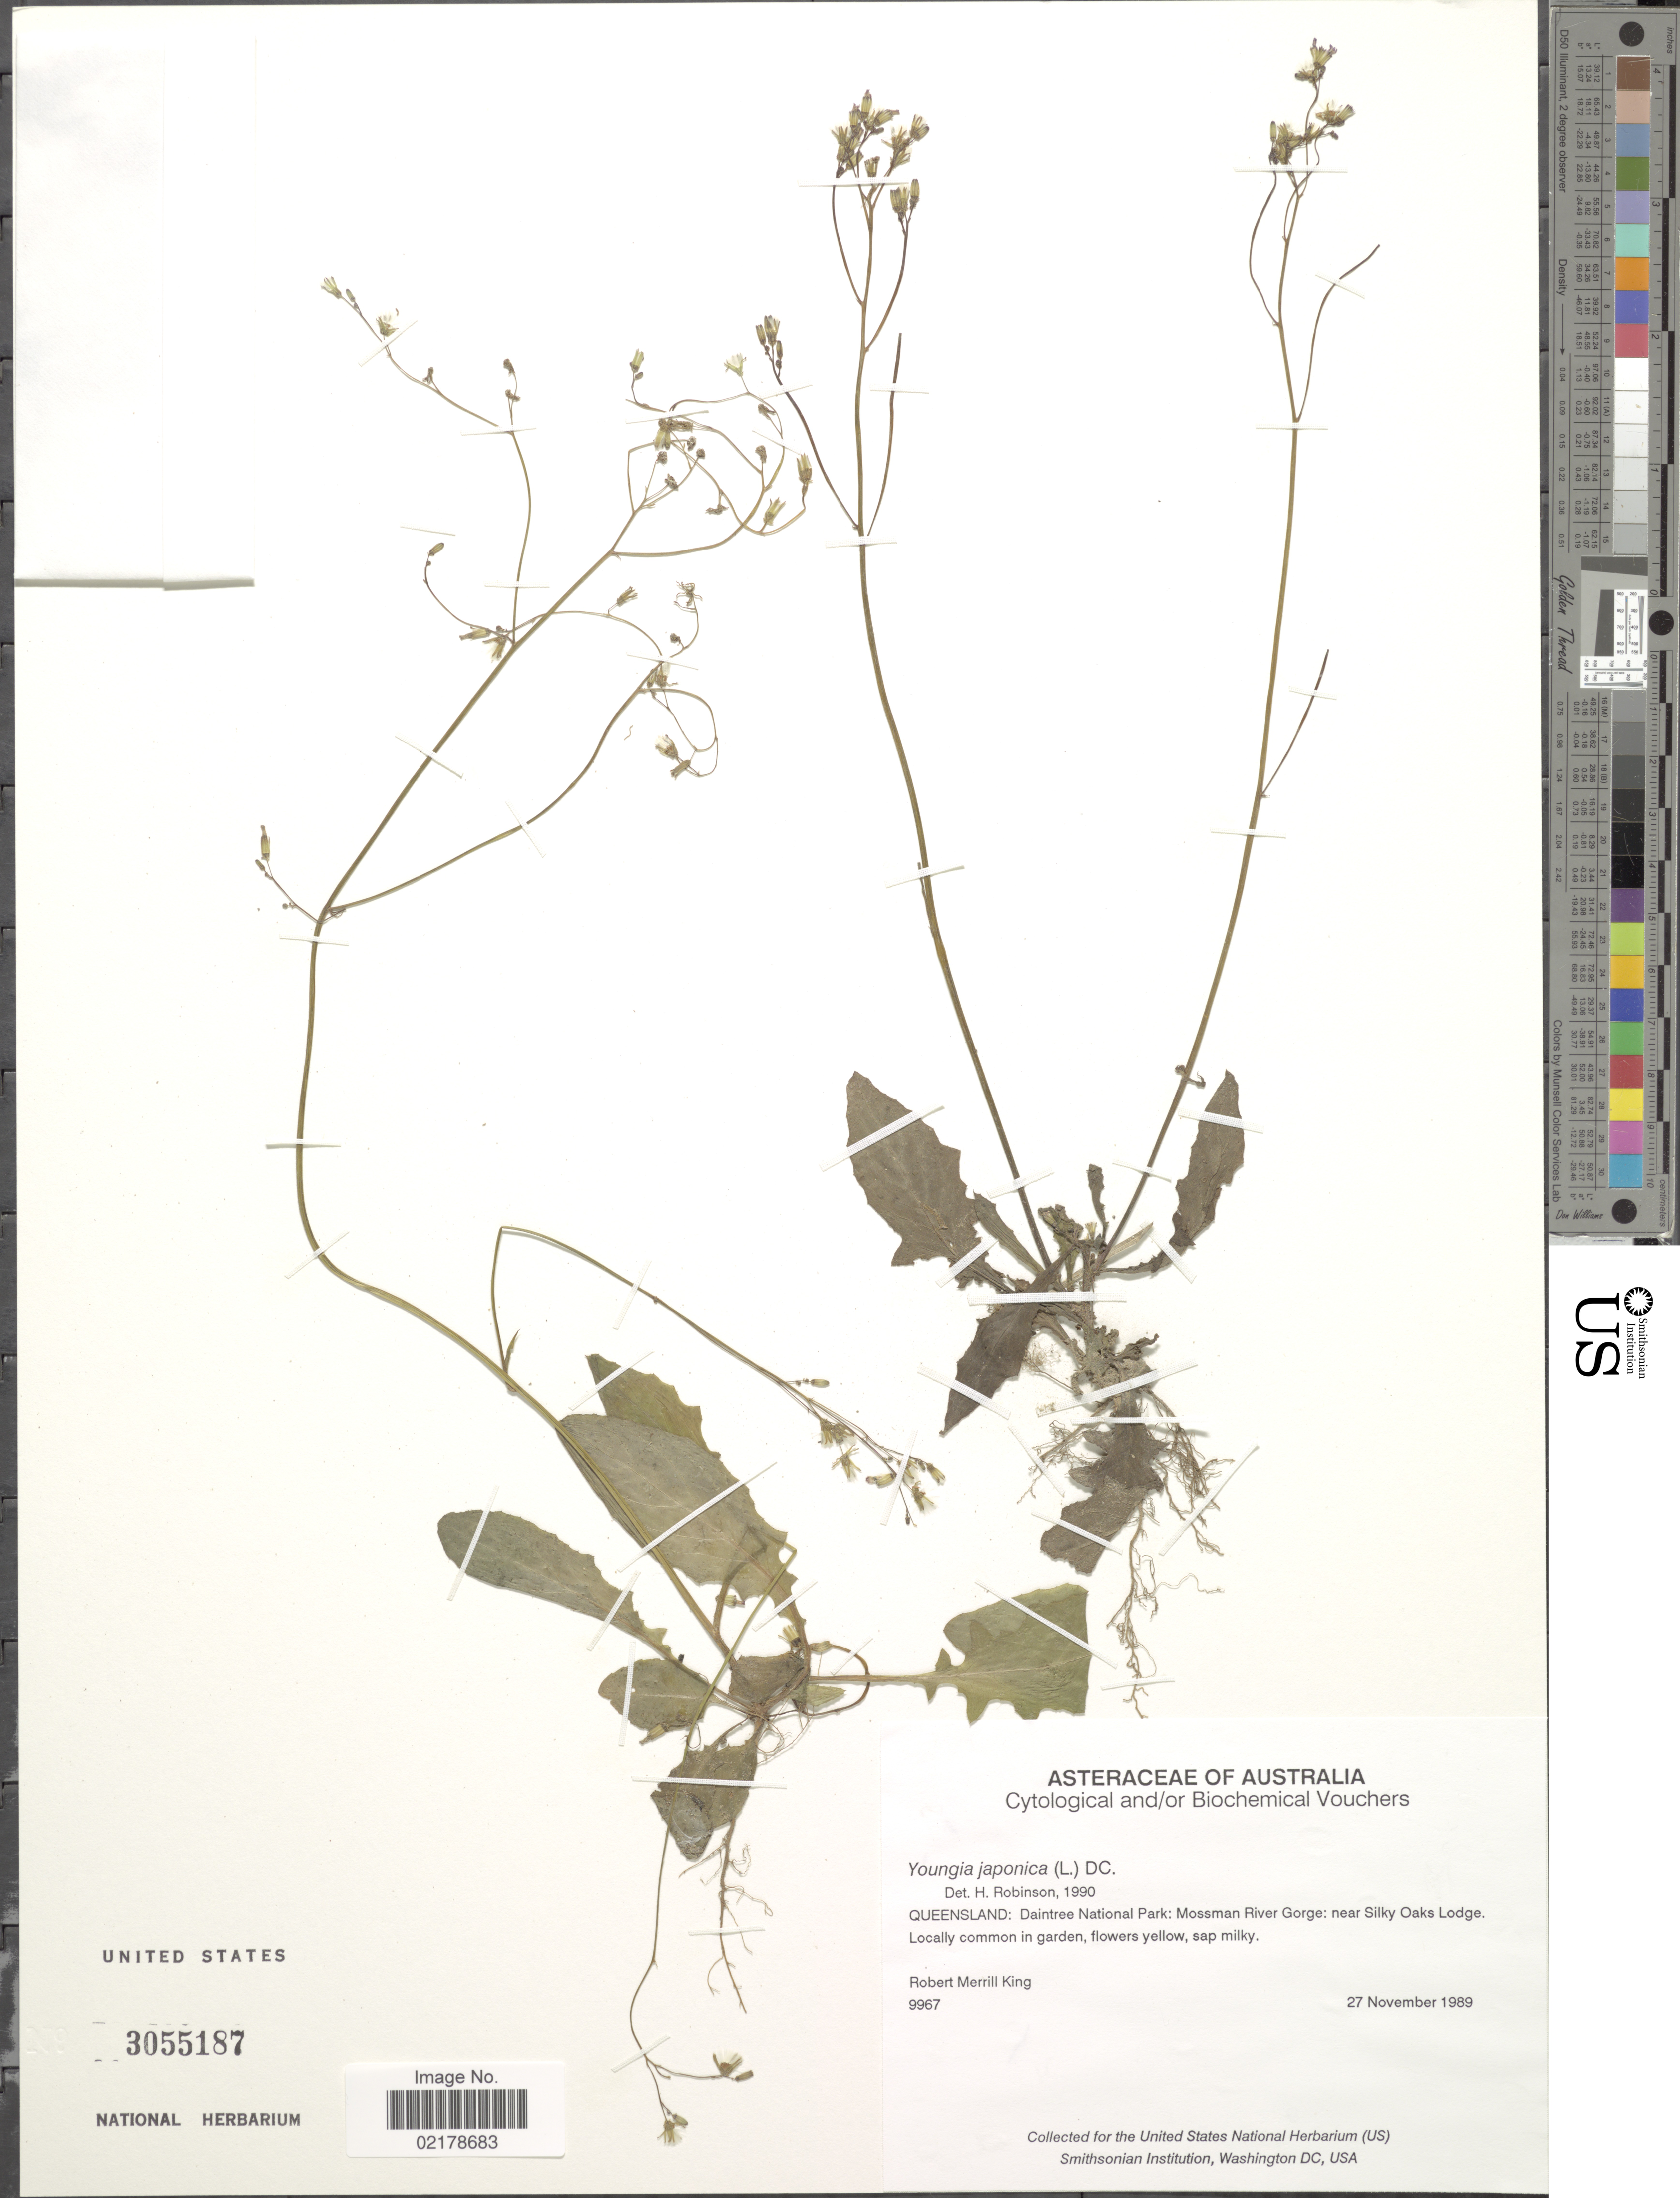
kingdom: Plantae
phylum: Tracheophyta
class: Magnoliopsida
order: Asterales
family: Asteraceae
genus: Youngia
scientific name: Youngia japonica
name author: (L.) DC.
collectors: R. M. King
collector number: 9967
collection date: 1989-11-27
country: Australia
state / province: Queensland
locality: Queensland: Daintree National Park: Mossman River Gorge: near Silky Oaks Lodge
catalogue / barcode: US 3055187